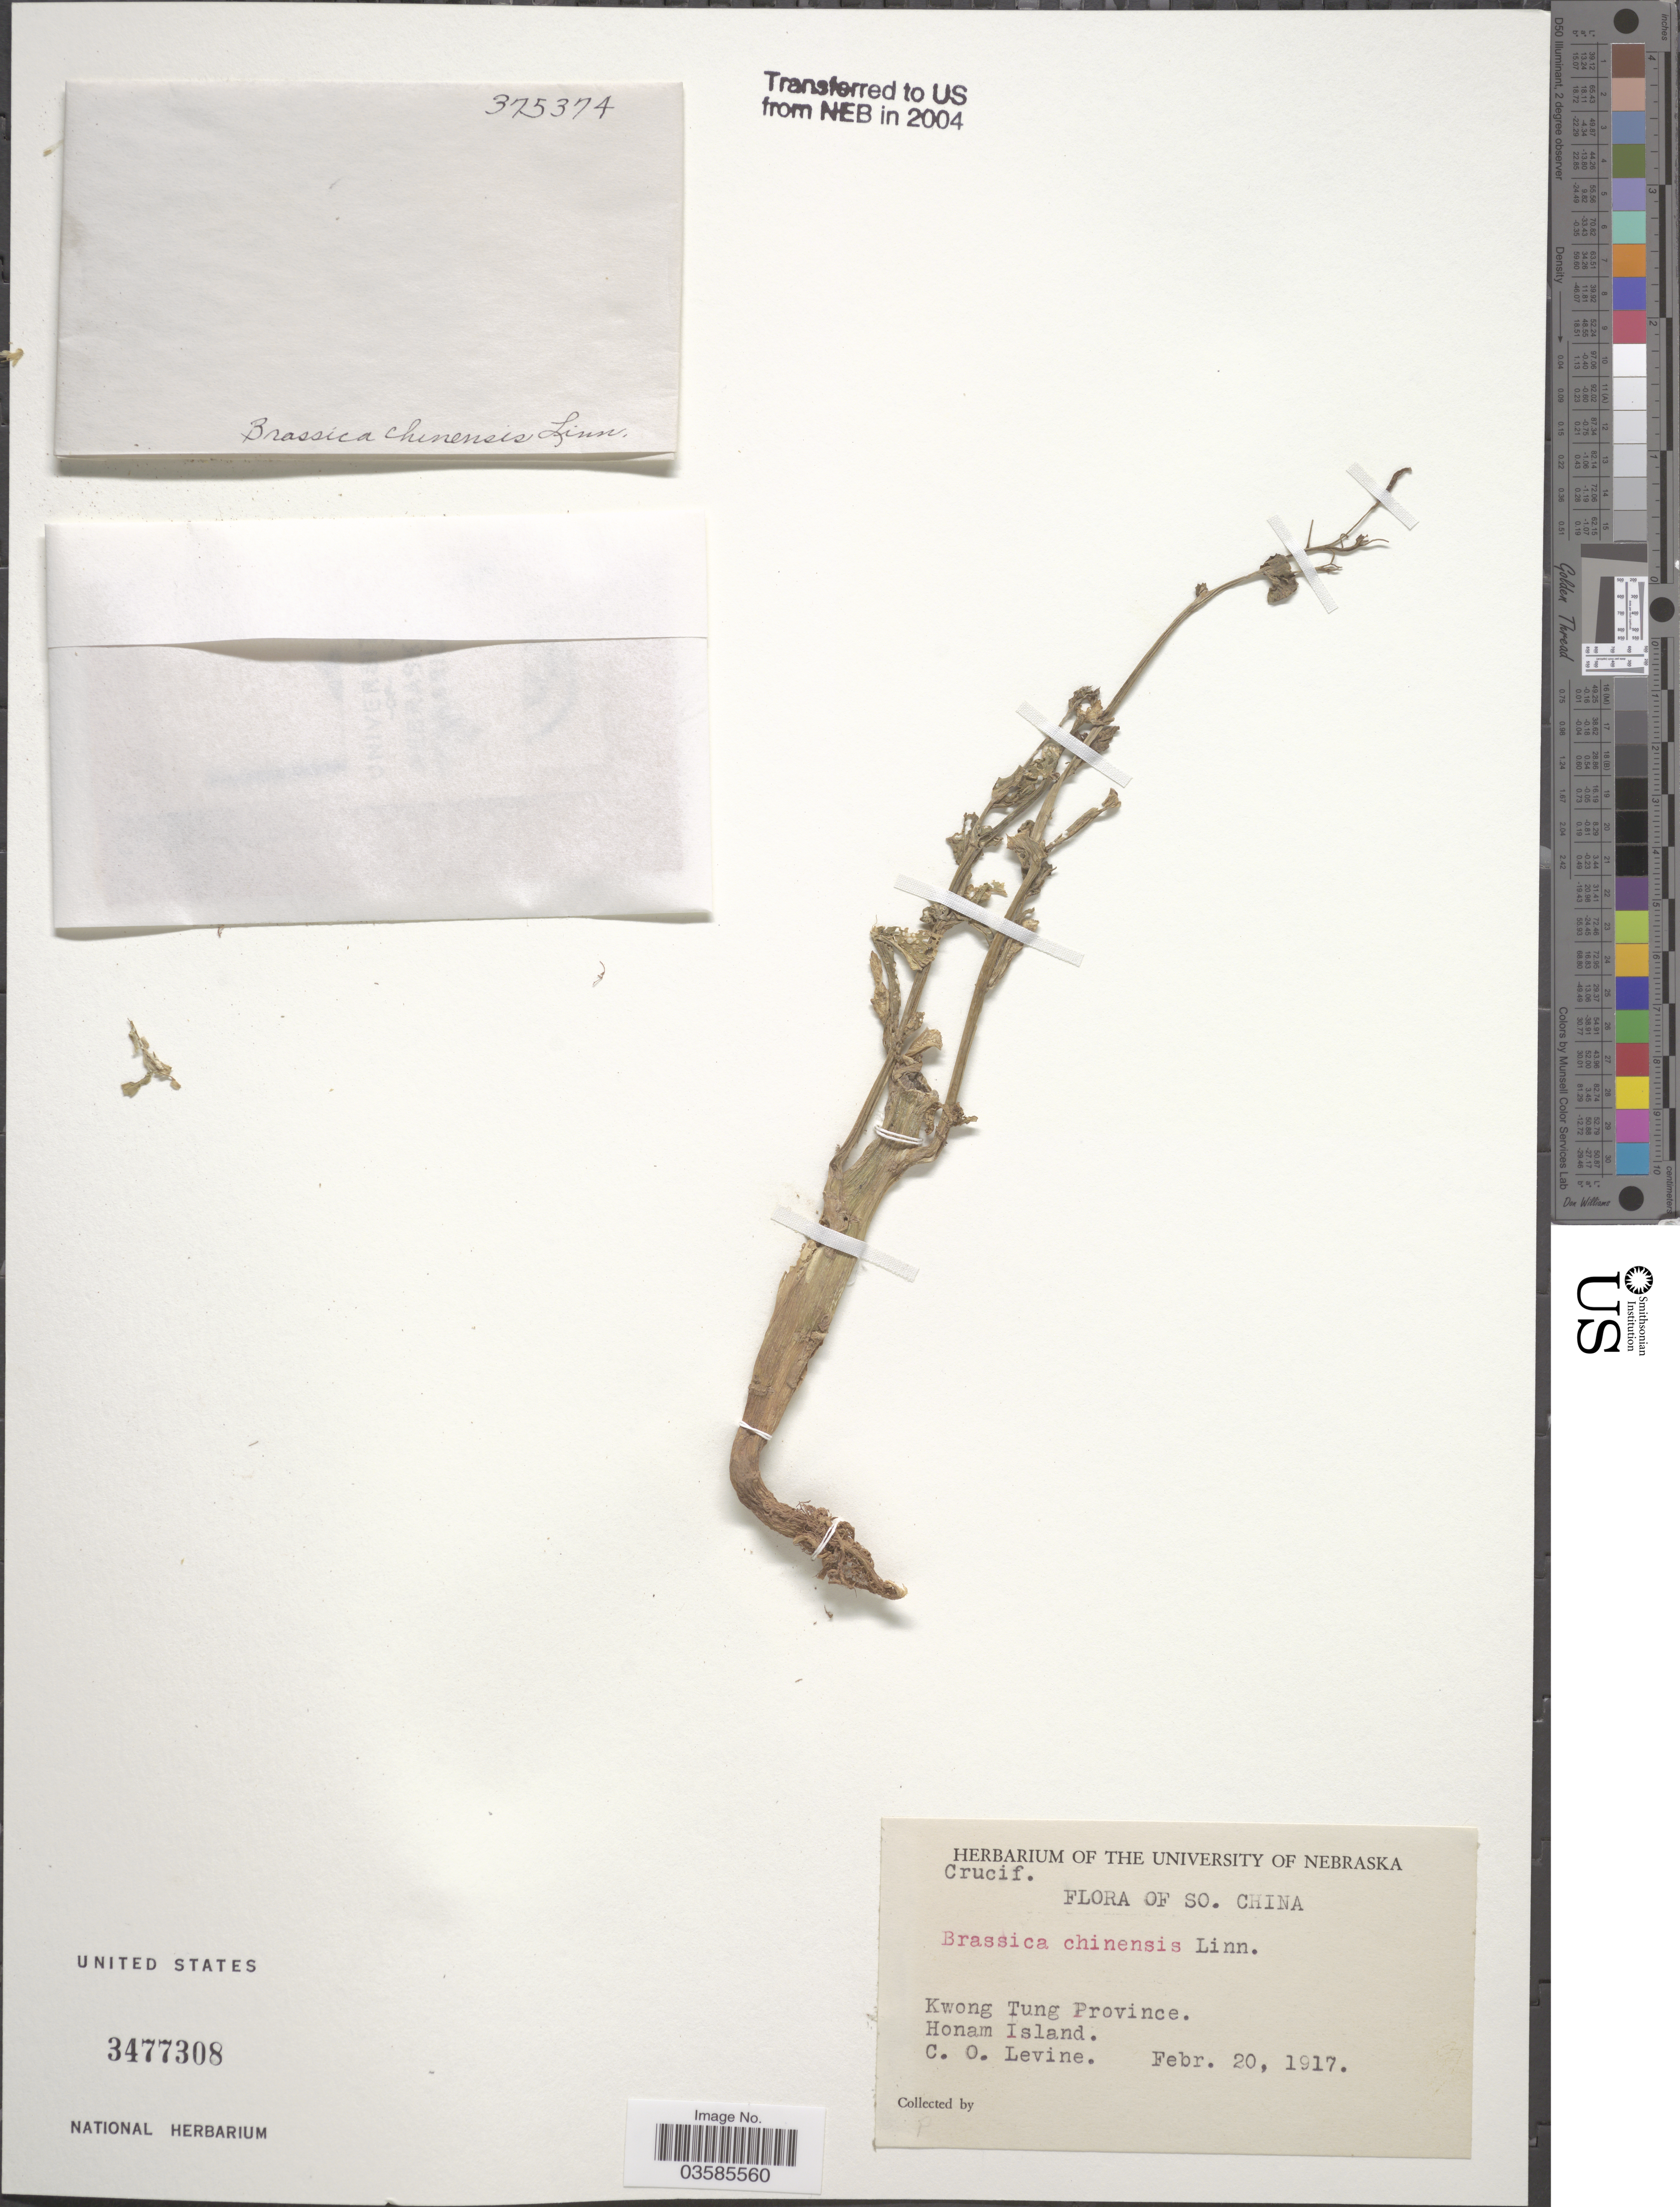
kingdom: Plantae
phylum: Tracheophyta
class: Magnoliopsida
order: Brassicales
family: Brassicaceae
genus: Brassica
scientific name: Brassica chinensis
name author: L.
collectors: C. O. Levine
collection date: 1917-02-20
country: China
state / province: Guangdong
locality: So. China; Kwong Tung Province, Honam Island.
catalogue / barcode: US 3477308